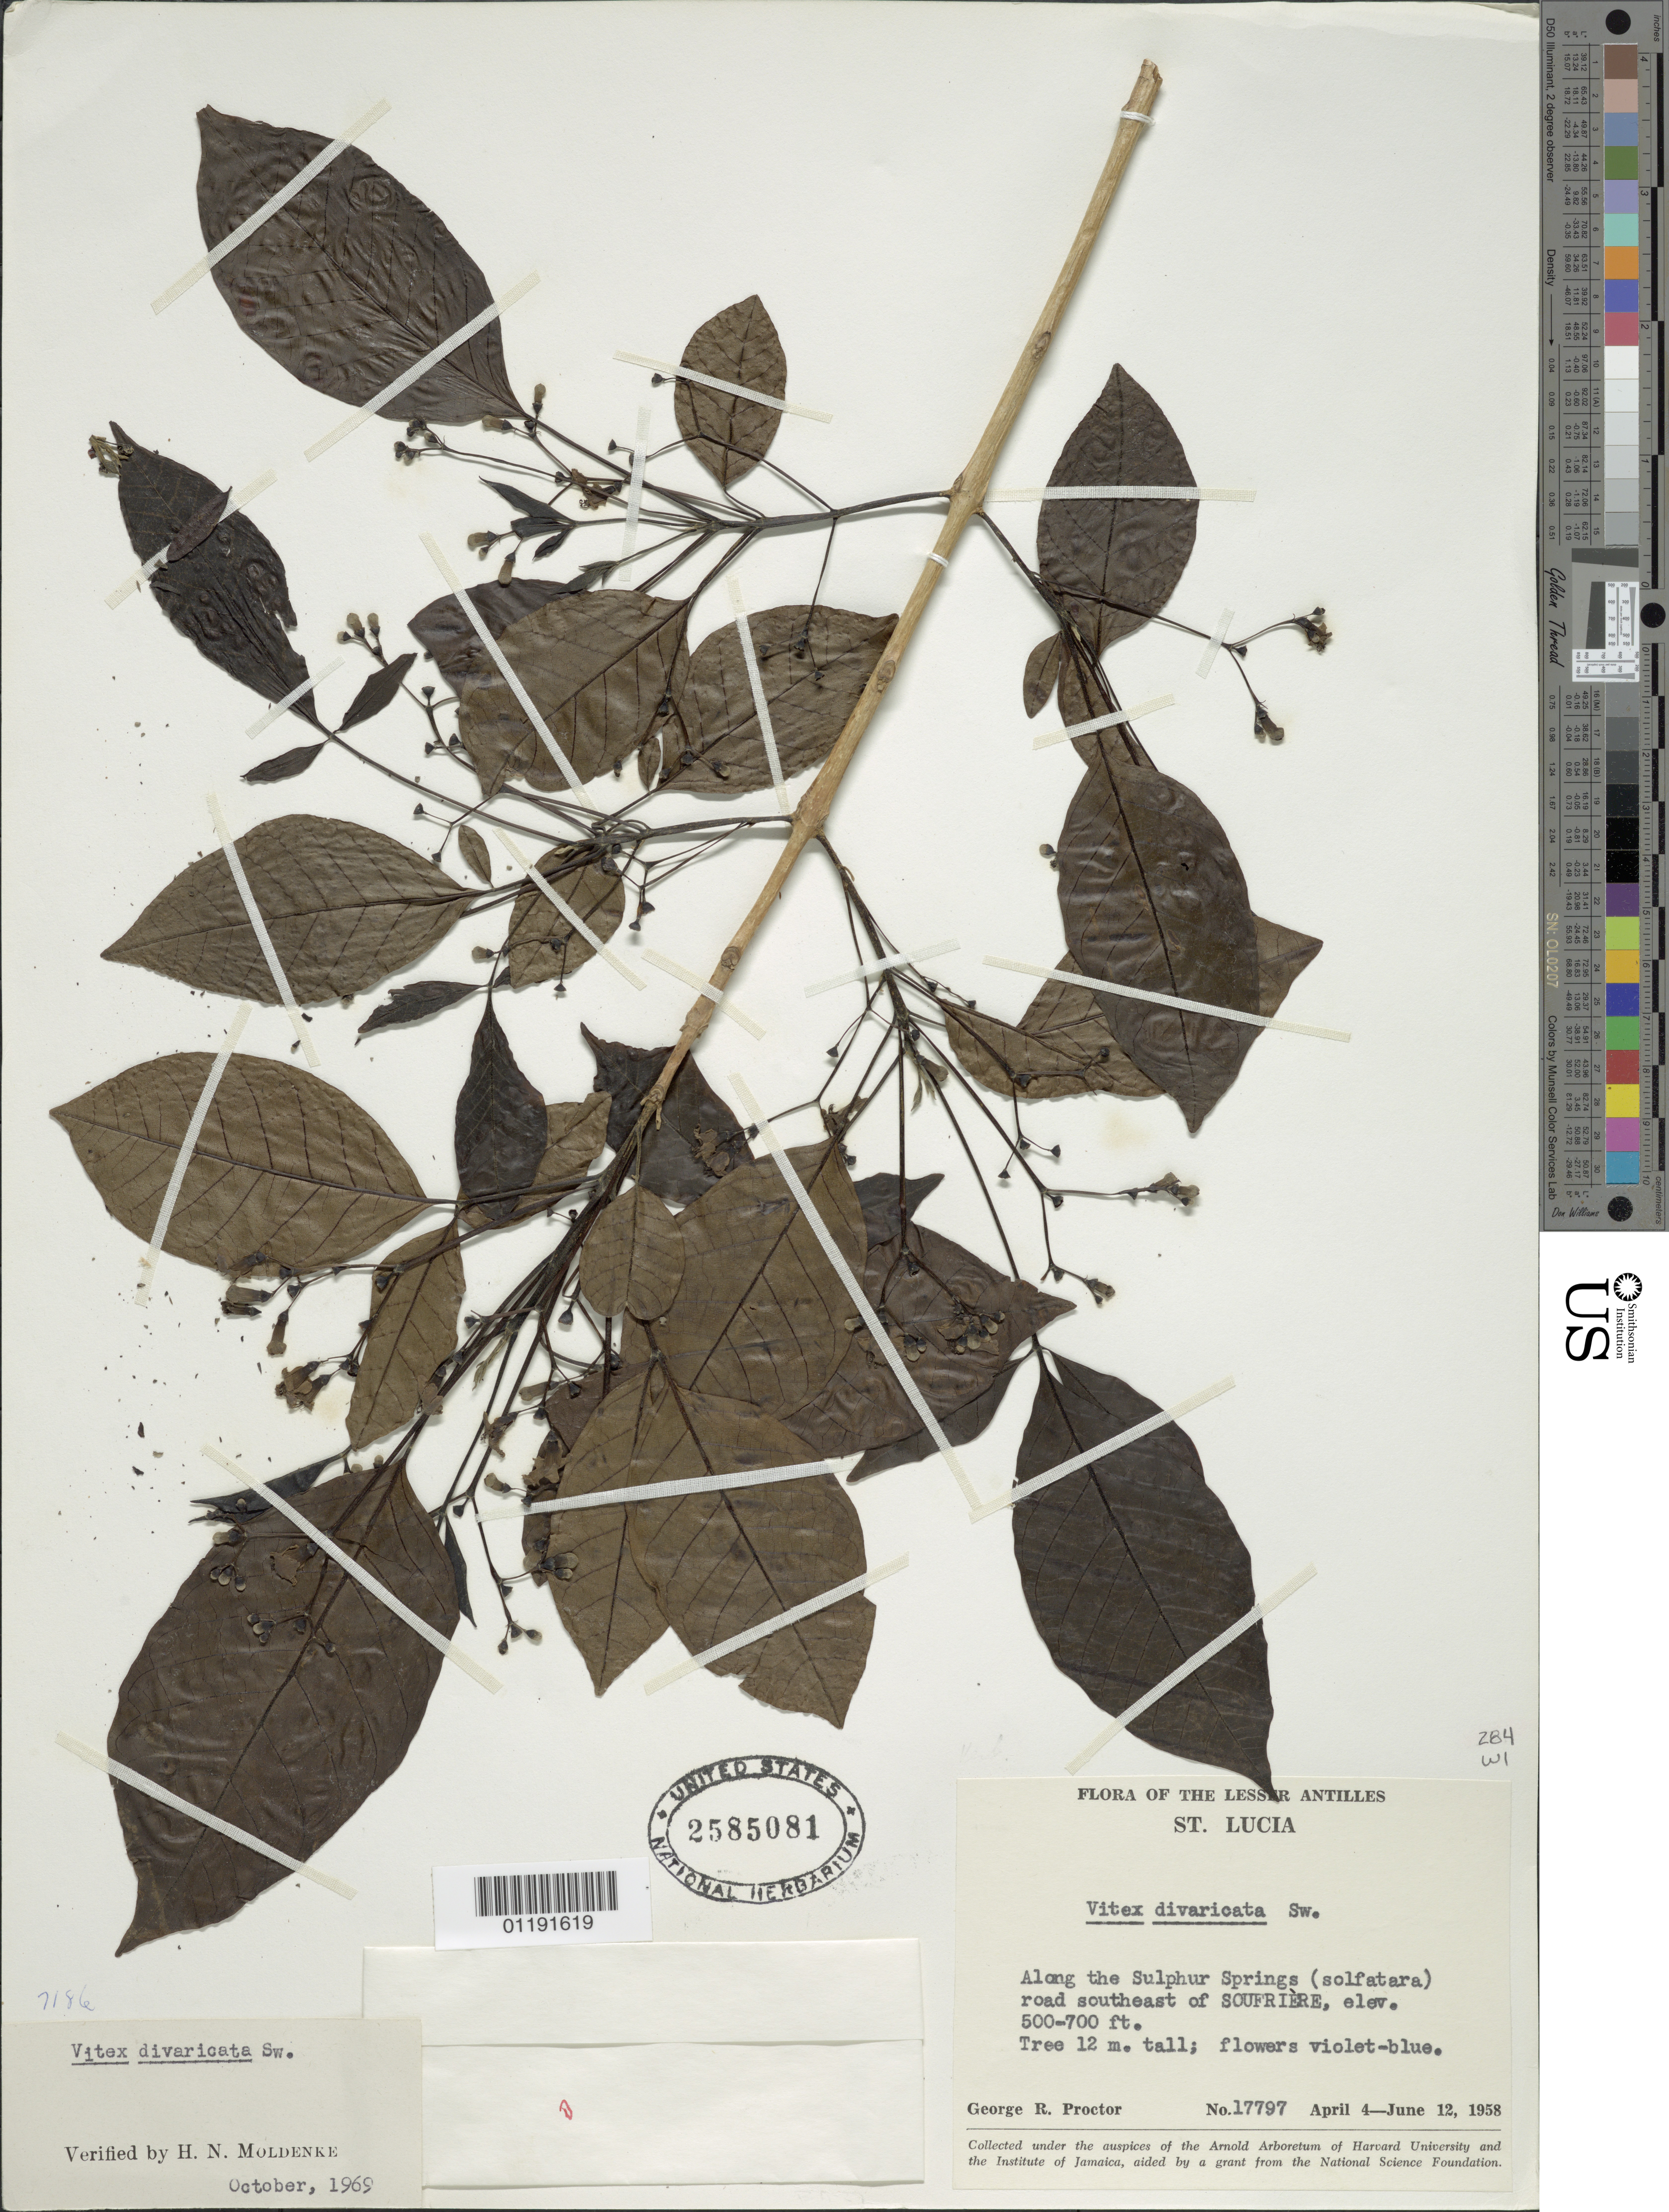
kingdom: Plantae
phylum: Tracheophyta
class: Magnoliopsida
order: Lamiales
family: Lamiaceae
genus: Vitex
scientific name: Vitex divaricata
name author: Sw.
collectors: G. Proctor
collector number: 17797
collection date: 1958-04-04/1958-06-12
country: St. Lucia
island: Saint Lucia Island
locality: SE of Soufriere, along Sulphur Springs (solfatara) Road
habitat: Along road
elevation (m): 152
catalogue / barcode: US 2585081